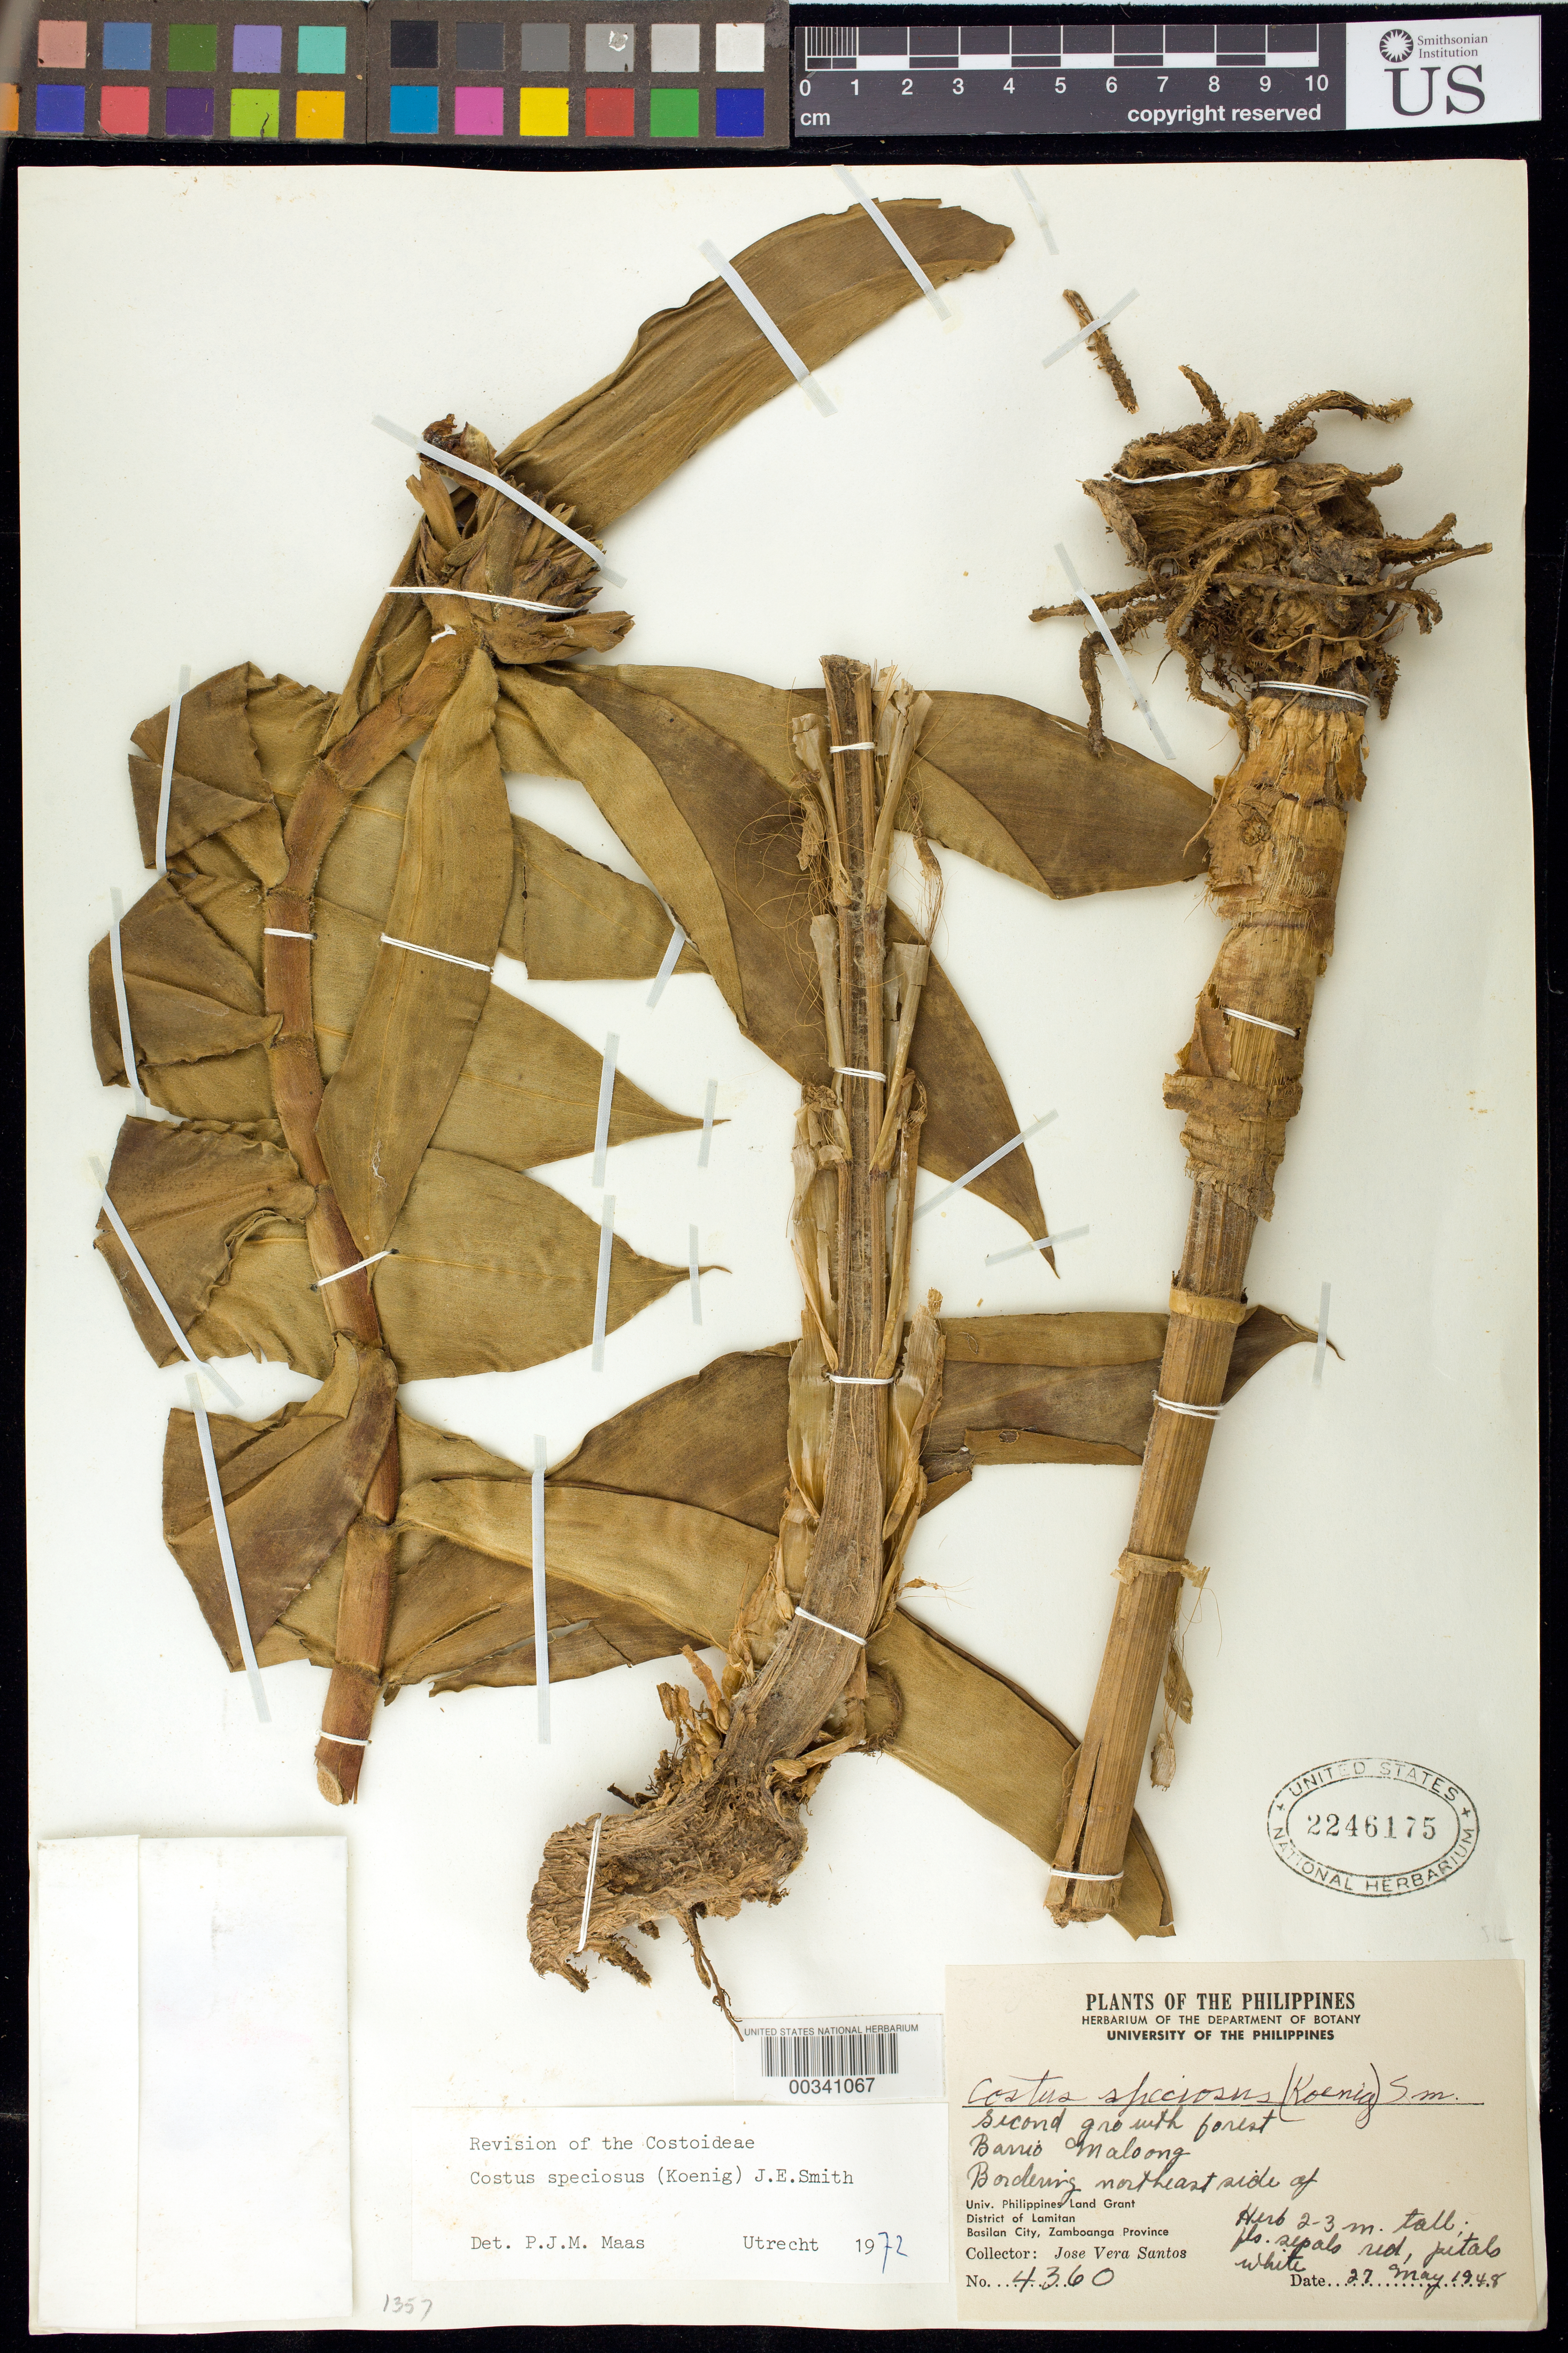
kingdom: Plantae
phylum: Tracheophyta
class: Liliopsida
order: Zingiberales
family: Costaceae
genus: Hellenia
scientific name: Hellenia speciosa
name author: (J. Koenig) S.R. Dutta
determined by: (US) Smithsonian Institution - National Museum of Natural History - Department of Botany (UNITED STATES)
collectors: J. V. Santos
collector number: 4360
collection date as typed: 27 May 1948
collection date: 1948-05-27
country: Philippines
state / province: Muslim Mindanao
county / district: Basilan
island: Basilan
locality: Barrio maloong, bordering ne side of univ. philippines land grant, dist of lamitan, basilan city, zamboanga prov (?)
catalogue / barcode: US 2246175